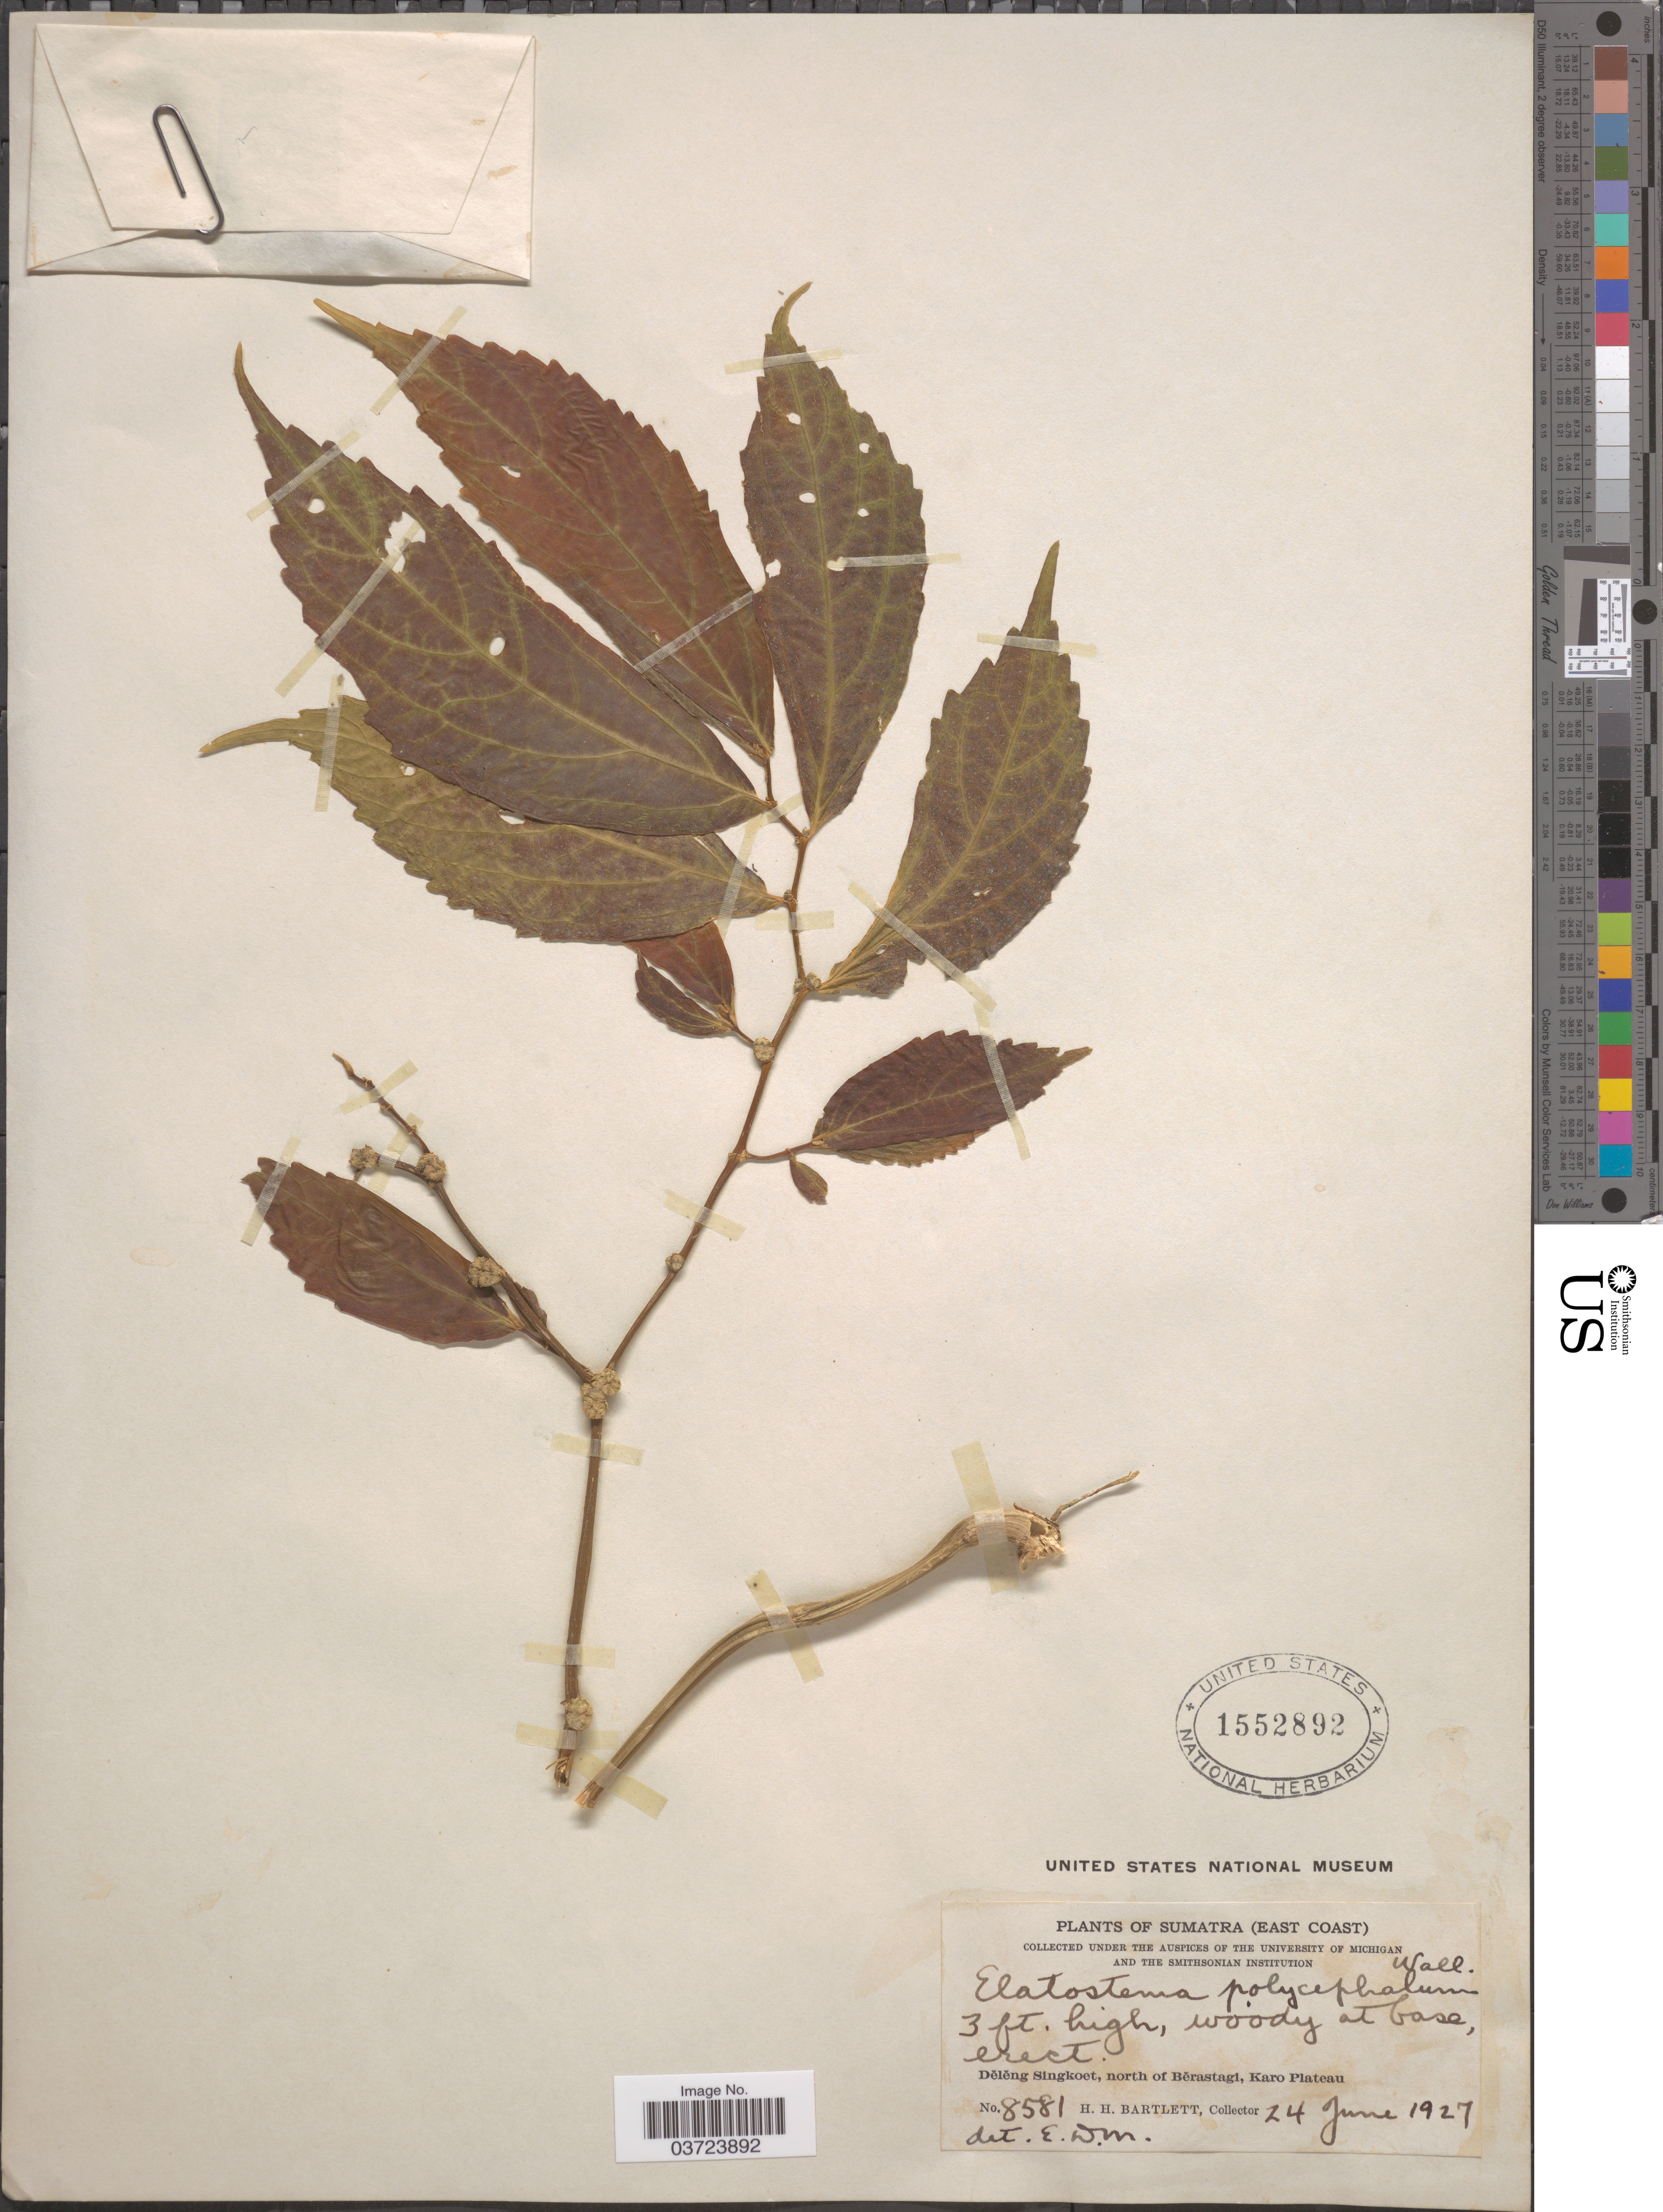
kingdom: Plantae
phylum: Tracheophyta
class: Magnoliopsida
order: Rosales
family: Urticaceae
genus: Elatostema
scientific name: Elatostema polycephalum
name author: Wedd.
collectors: H. H. Bartlett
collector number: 8581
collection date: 1927-06-24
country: Indonesia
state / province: Sumatra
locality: East Coast. Deleng Singkoet, north of Berastagi, Karo Plateau.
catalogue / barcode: US 1552892